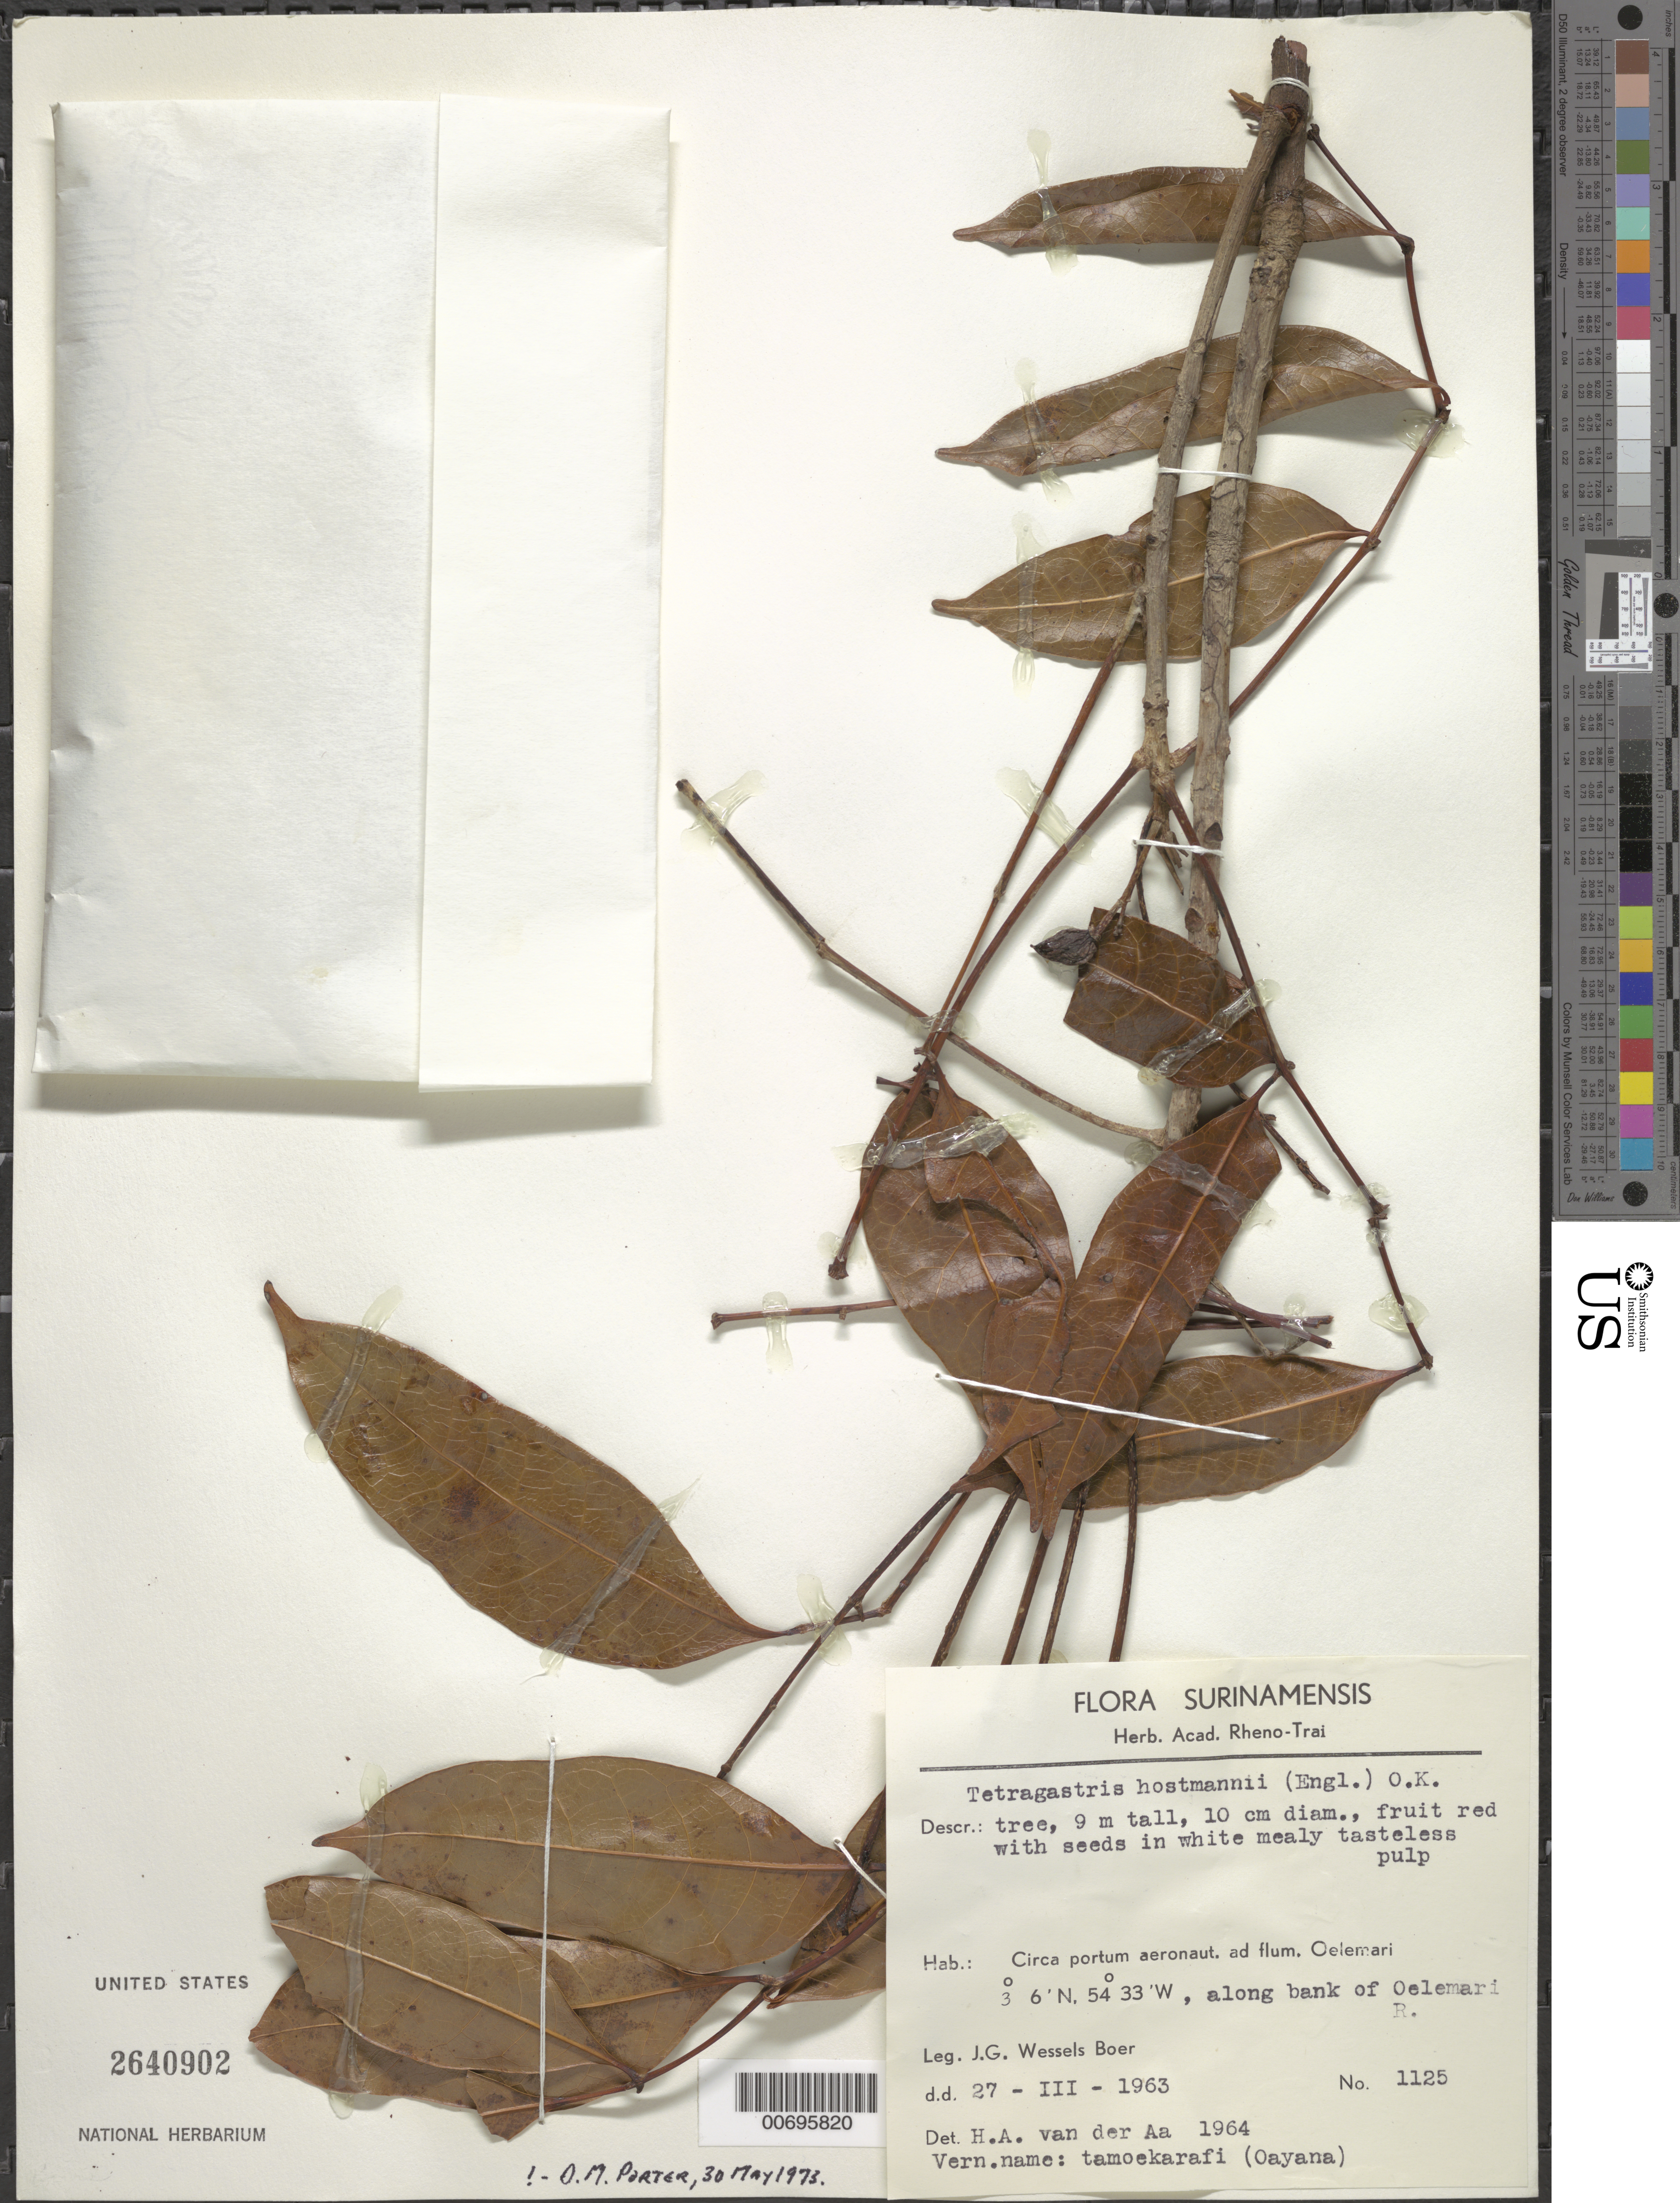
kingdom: Plantae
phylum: Tracheophyta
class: Magnoliopsida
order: Sapindales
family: Burseraceae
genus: Protium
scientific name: Protium surinamense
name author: Byng & Christenh.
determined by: Daly, Douglas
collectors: J. G. Wessels Boer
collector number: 1125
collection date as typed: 27-Mar-63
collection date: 1963-03-27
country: Suriname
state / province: Sipaliwini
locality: Oelemari R., between river and airstrip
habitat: Along bank of river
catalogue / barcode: US 2640902